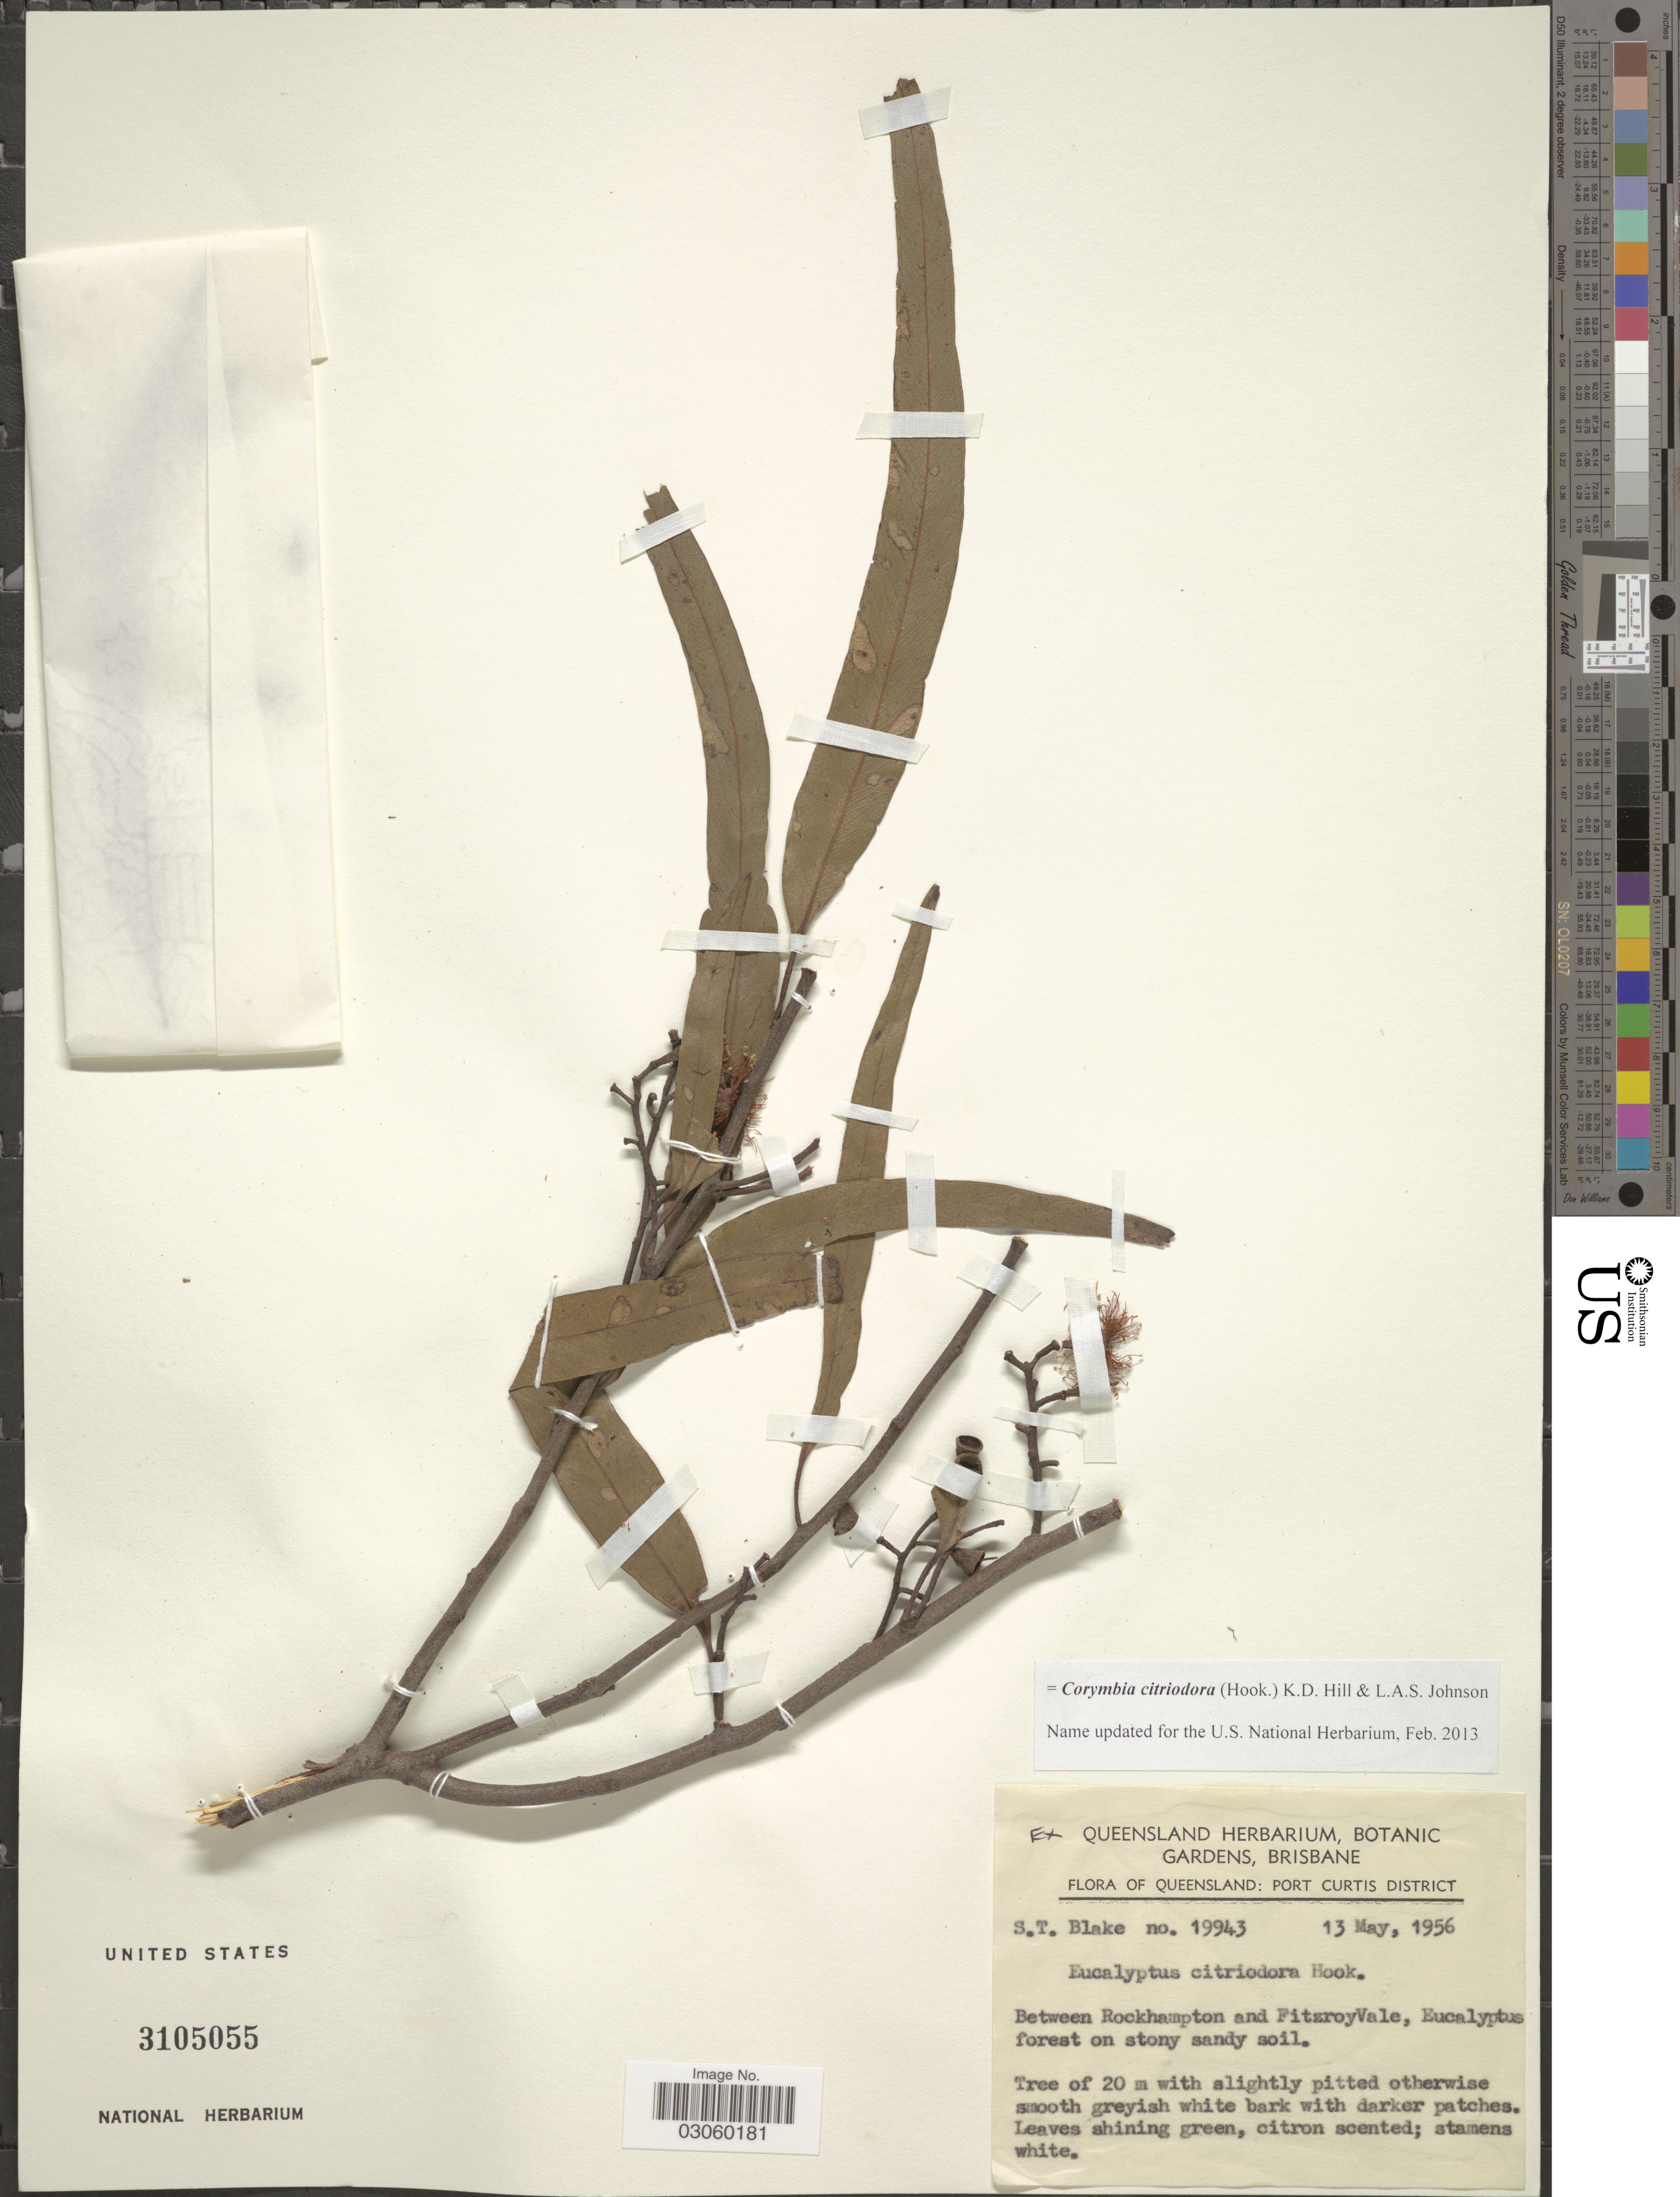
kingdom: Plantae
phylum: Tracheophyta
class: Magnoliopsida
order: Myrtales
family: Myrtaceae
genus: Corymbia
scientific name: Corymbia citriodora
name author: (Hook.) K.D. Hill & L.A.S. Johnson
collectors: S. T. Blake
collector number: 19943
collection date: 1956-05-13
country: Australia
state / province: Queensland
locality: Port Curtis District. Between Rockhampton and FitzroyVale.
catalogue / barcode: US 3105055